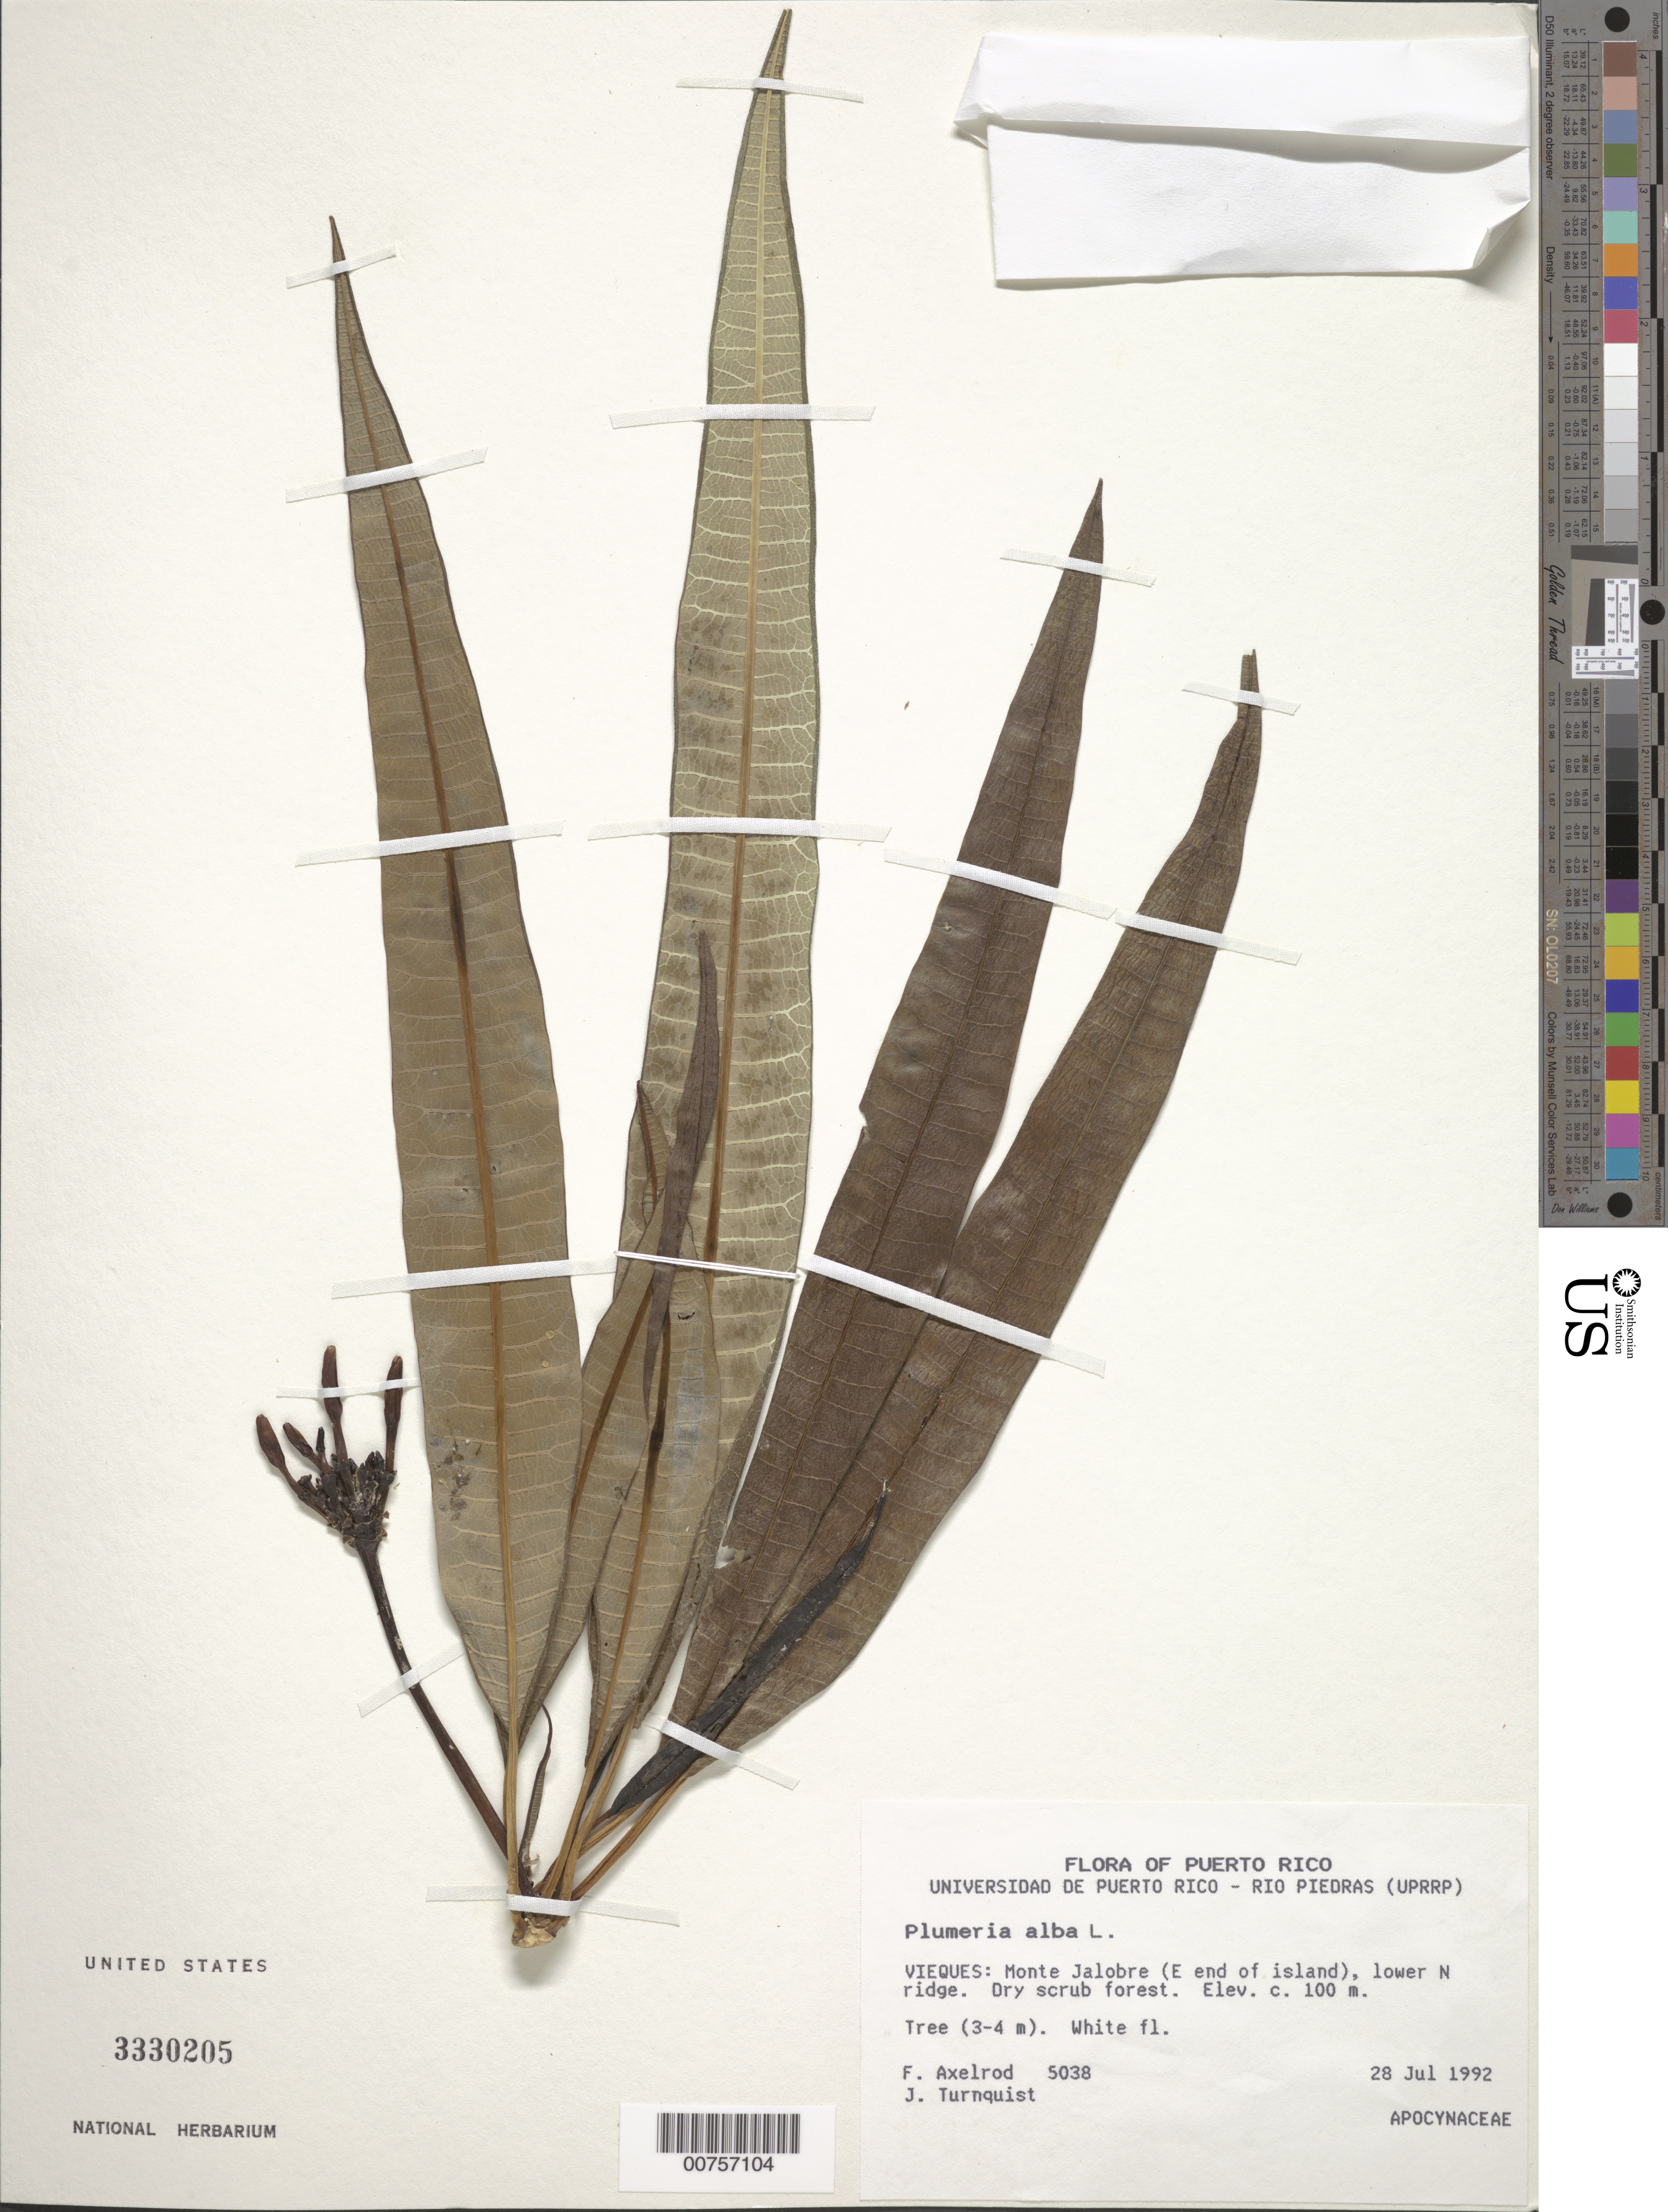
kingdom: Plantae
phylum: Tracheophyta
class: Magnoliopsida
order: Gentianales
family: Apocynaceae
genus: Plumeria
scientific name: Plumeria alba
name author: L.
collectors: F. S. Axelrod & J. Turnquist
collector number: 5038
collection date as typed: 28 Jul 1992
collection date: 1992-07-28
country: Puerto Rico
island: Vieques I.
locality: Vieques: Monte Jalobre (E end of island), lower N ridge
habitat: Dry scrub forest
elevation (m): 100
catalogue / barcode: US 3330205